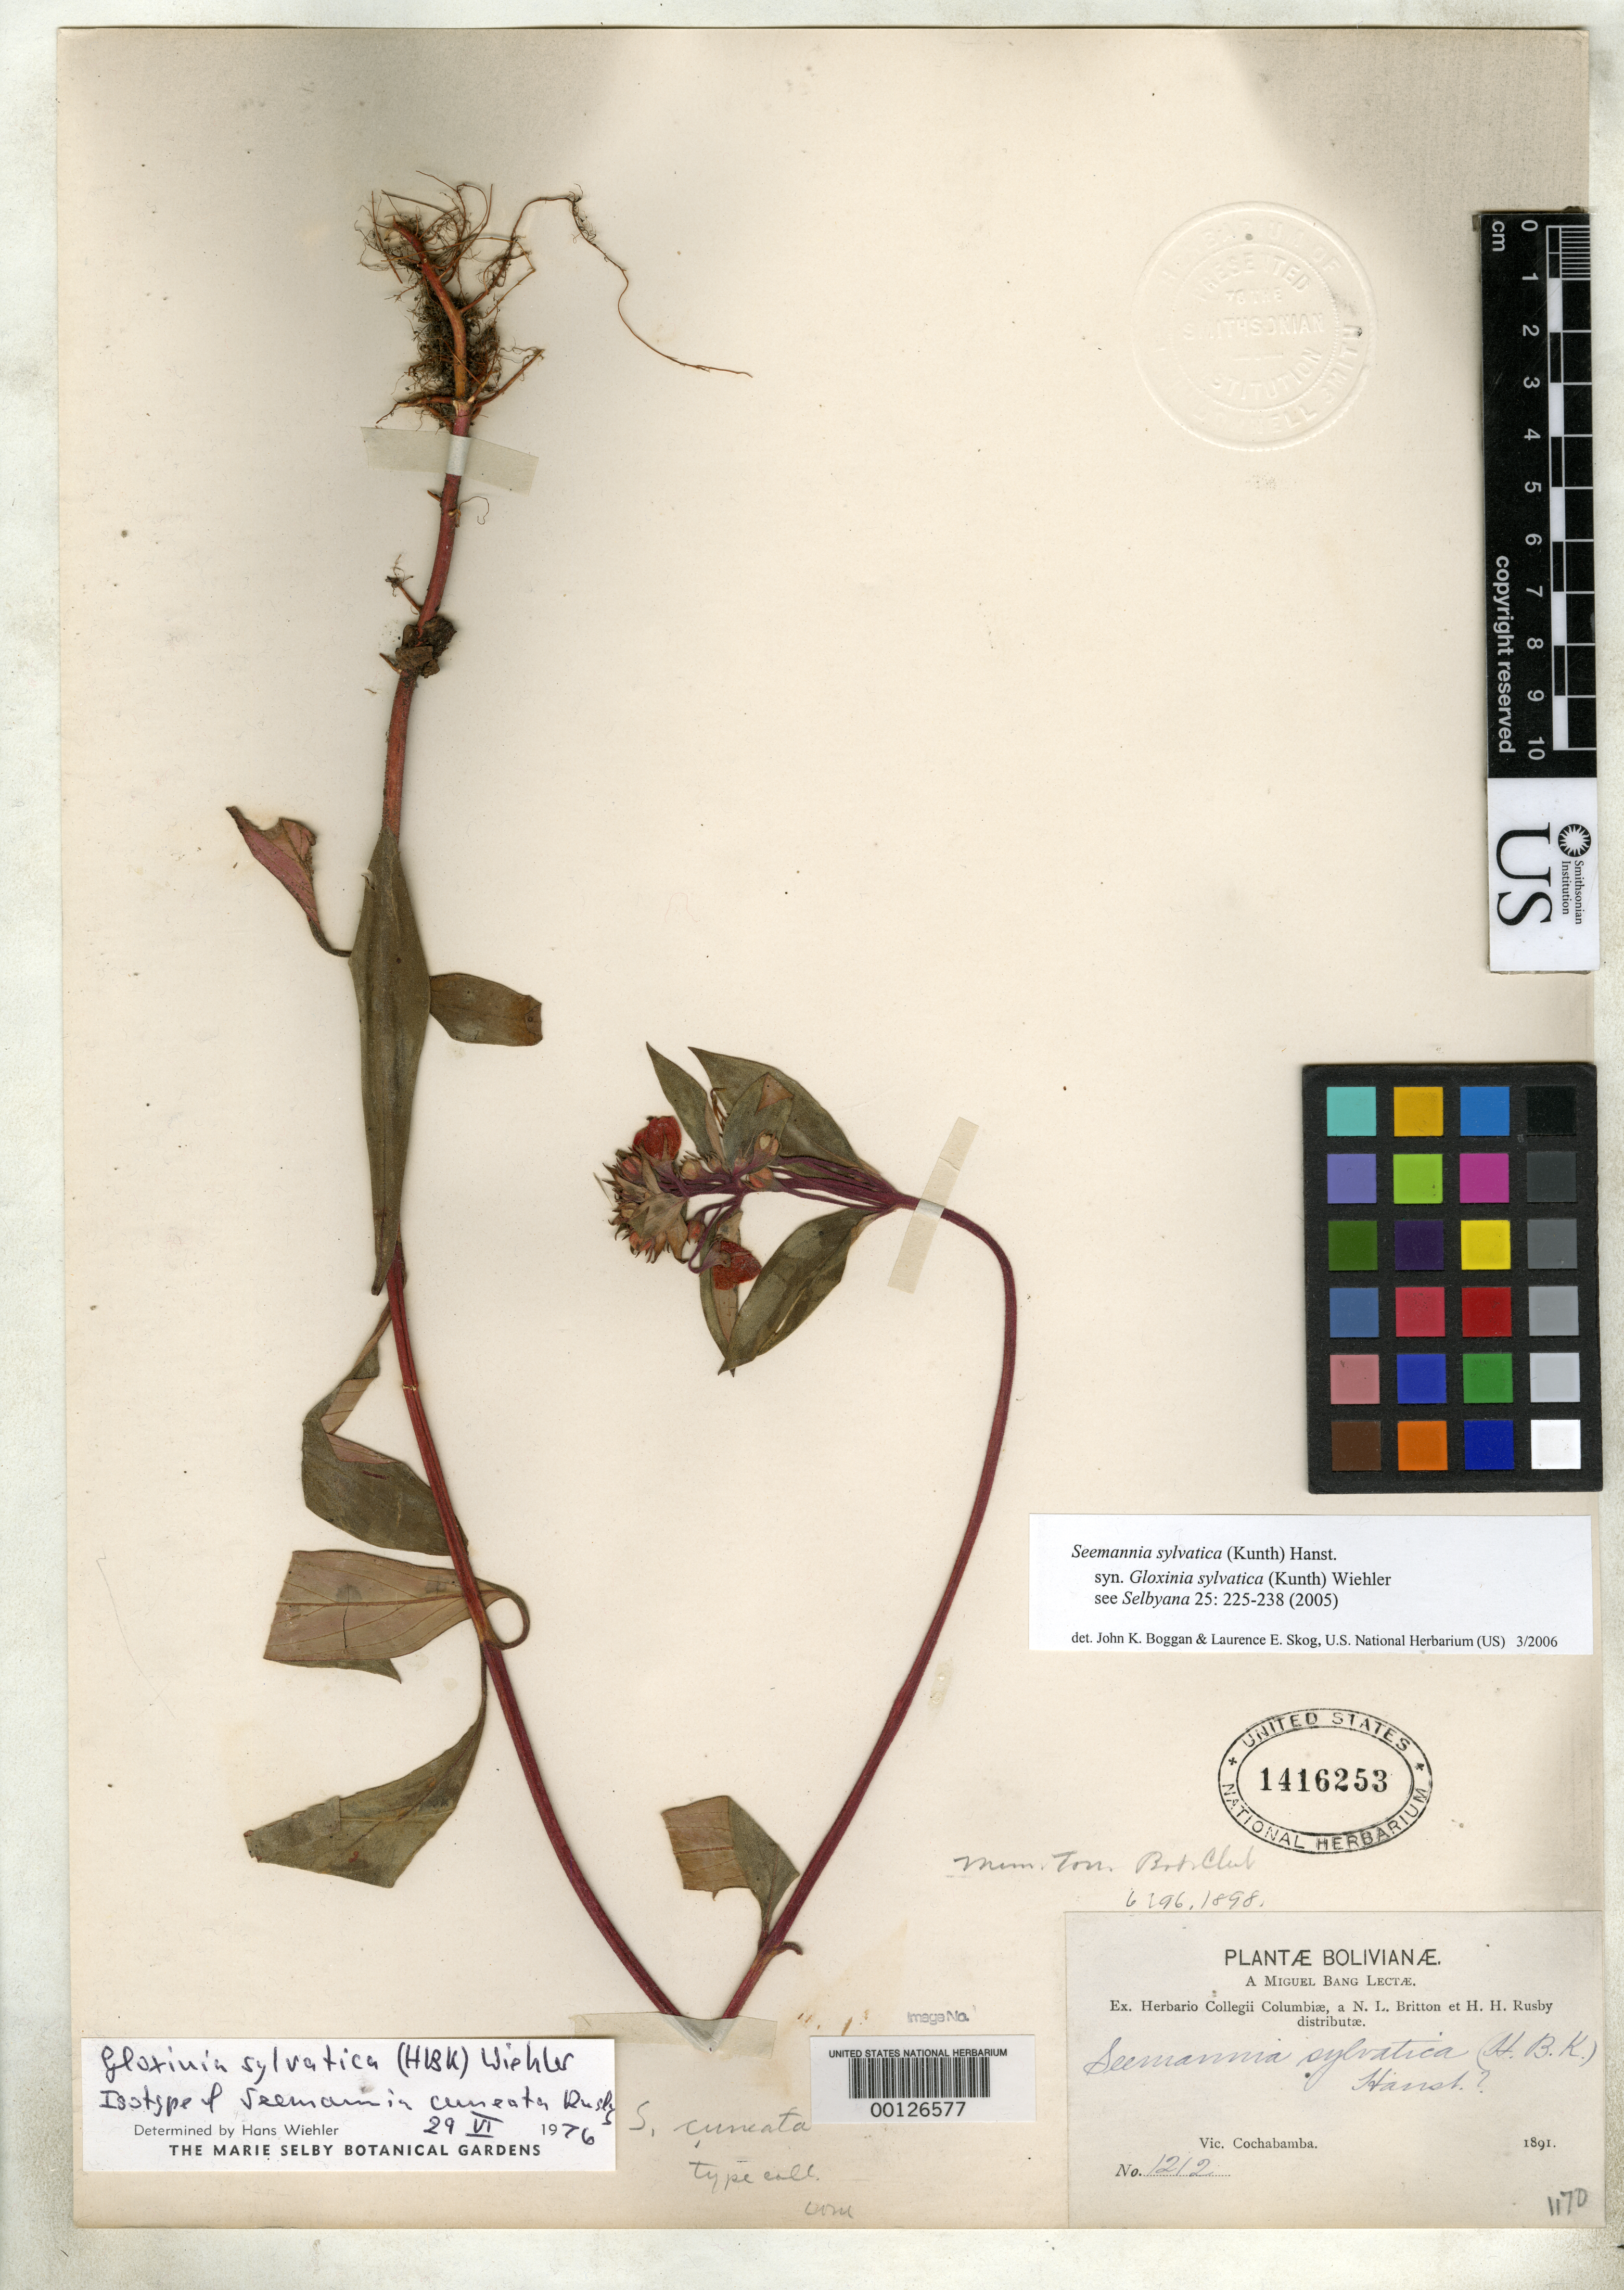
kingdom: Plantae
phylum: Tracheophyta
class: Magnoliopsida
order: Lamiales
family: Gesneriaceae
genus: Seemannia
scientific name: Seemannia cuneata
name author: Rusby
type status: Isotype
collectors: M. Bang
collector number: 1212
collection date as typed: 1891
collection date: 1891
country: Bolivia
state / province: Cochabamba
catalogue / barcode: US 1416253